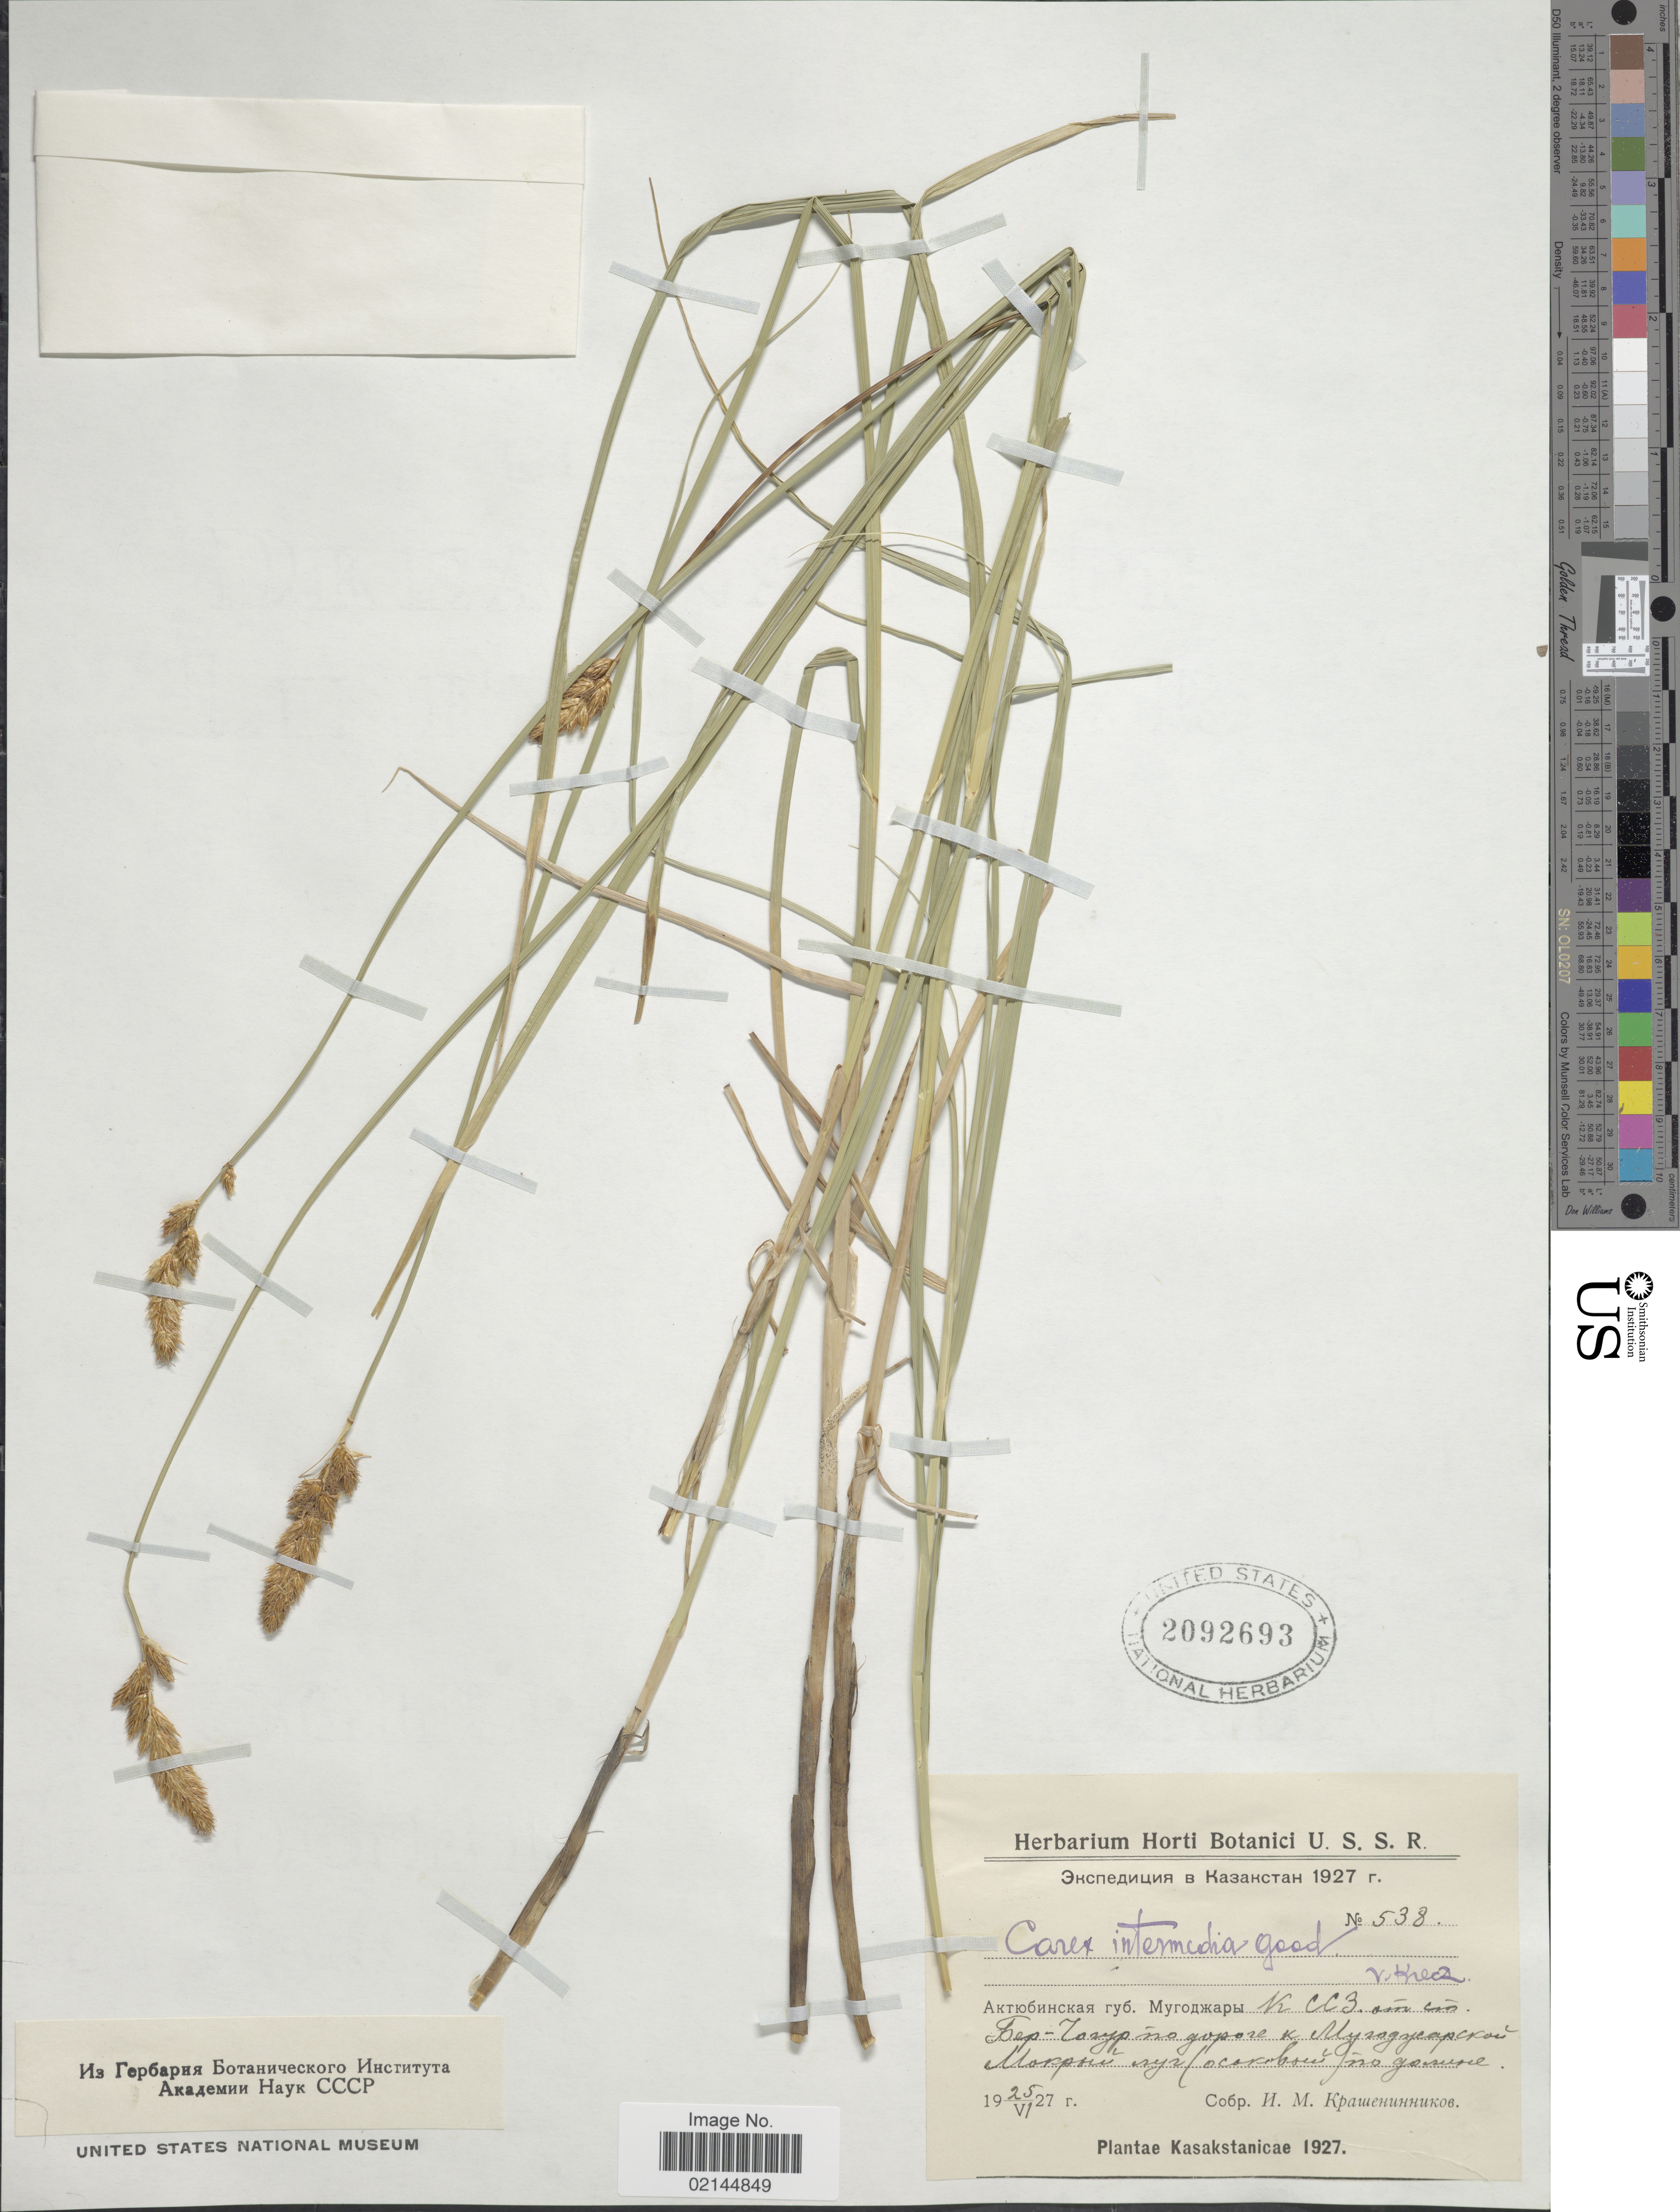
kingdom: Plantae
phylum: Tracheophyta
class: Liliopsida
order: Poales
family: Cyperaceae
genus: Carex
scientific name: Carex disticha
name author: Huds.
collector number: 538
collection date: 1927-06-25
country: Kazakhstan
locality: X, Kasakstanicae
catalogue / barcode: US 2092693